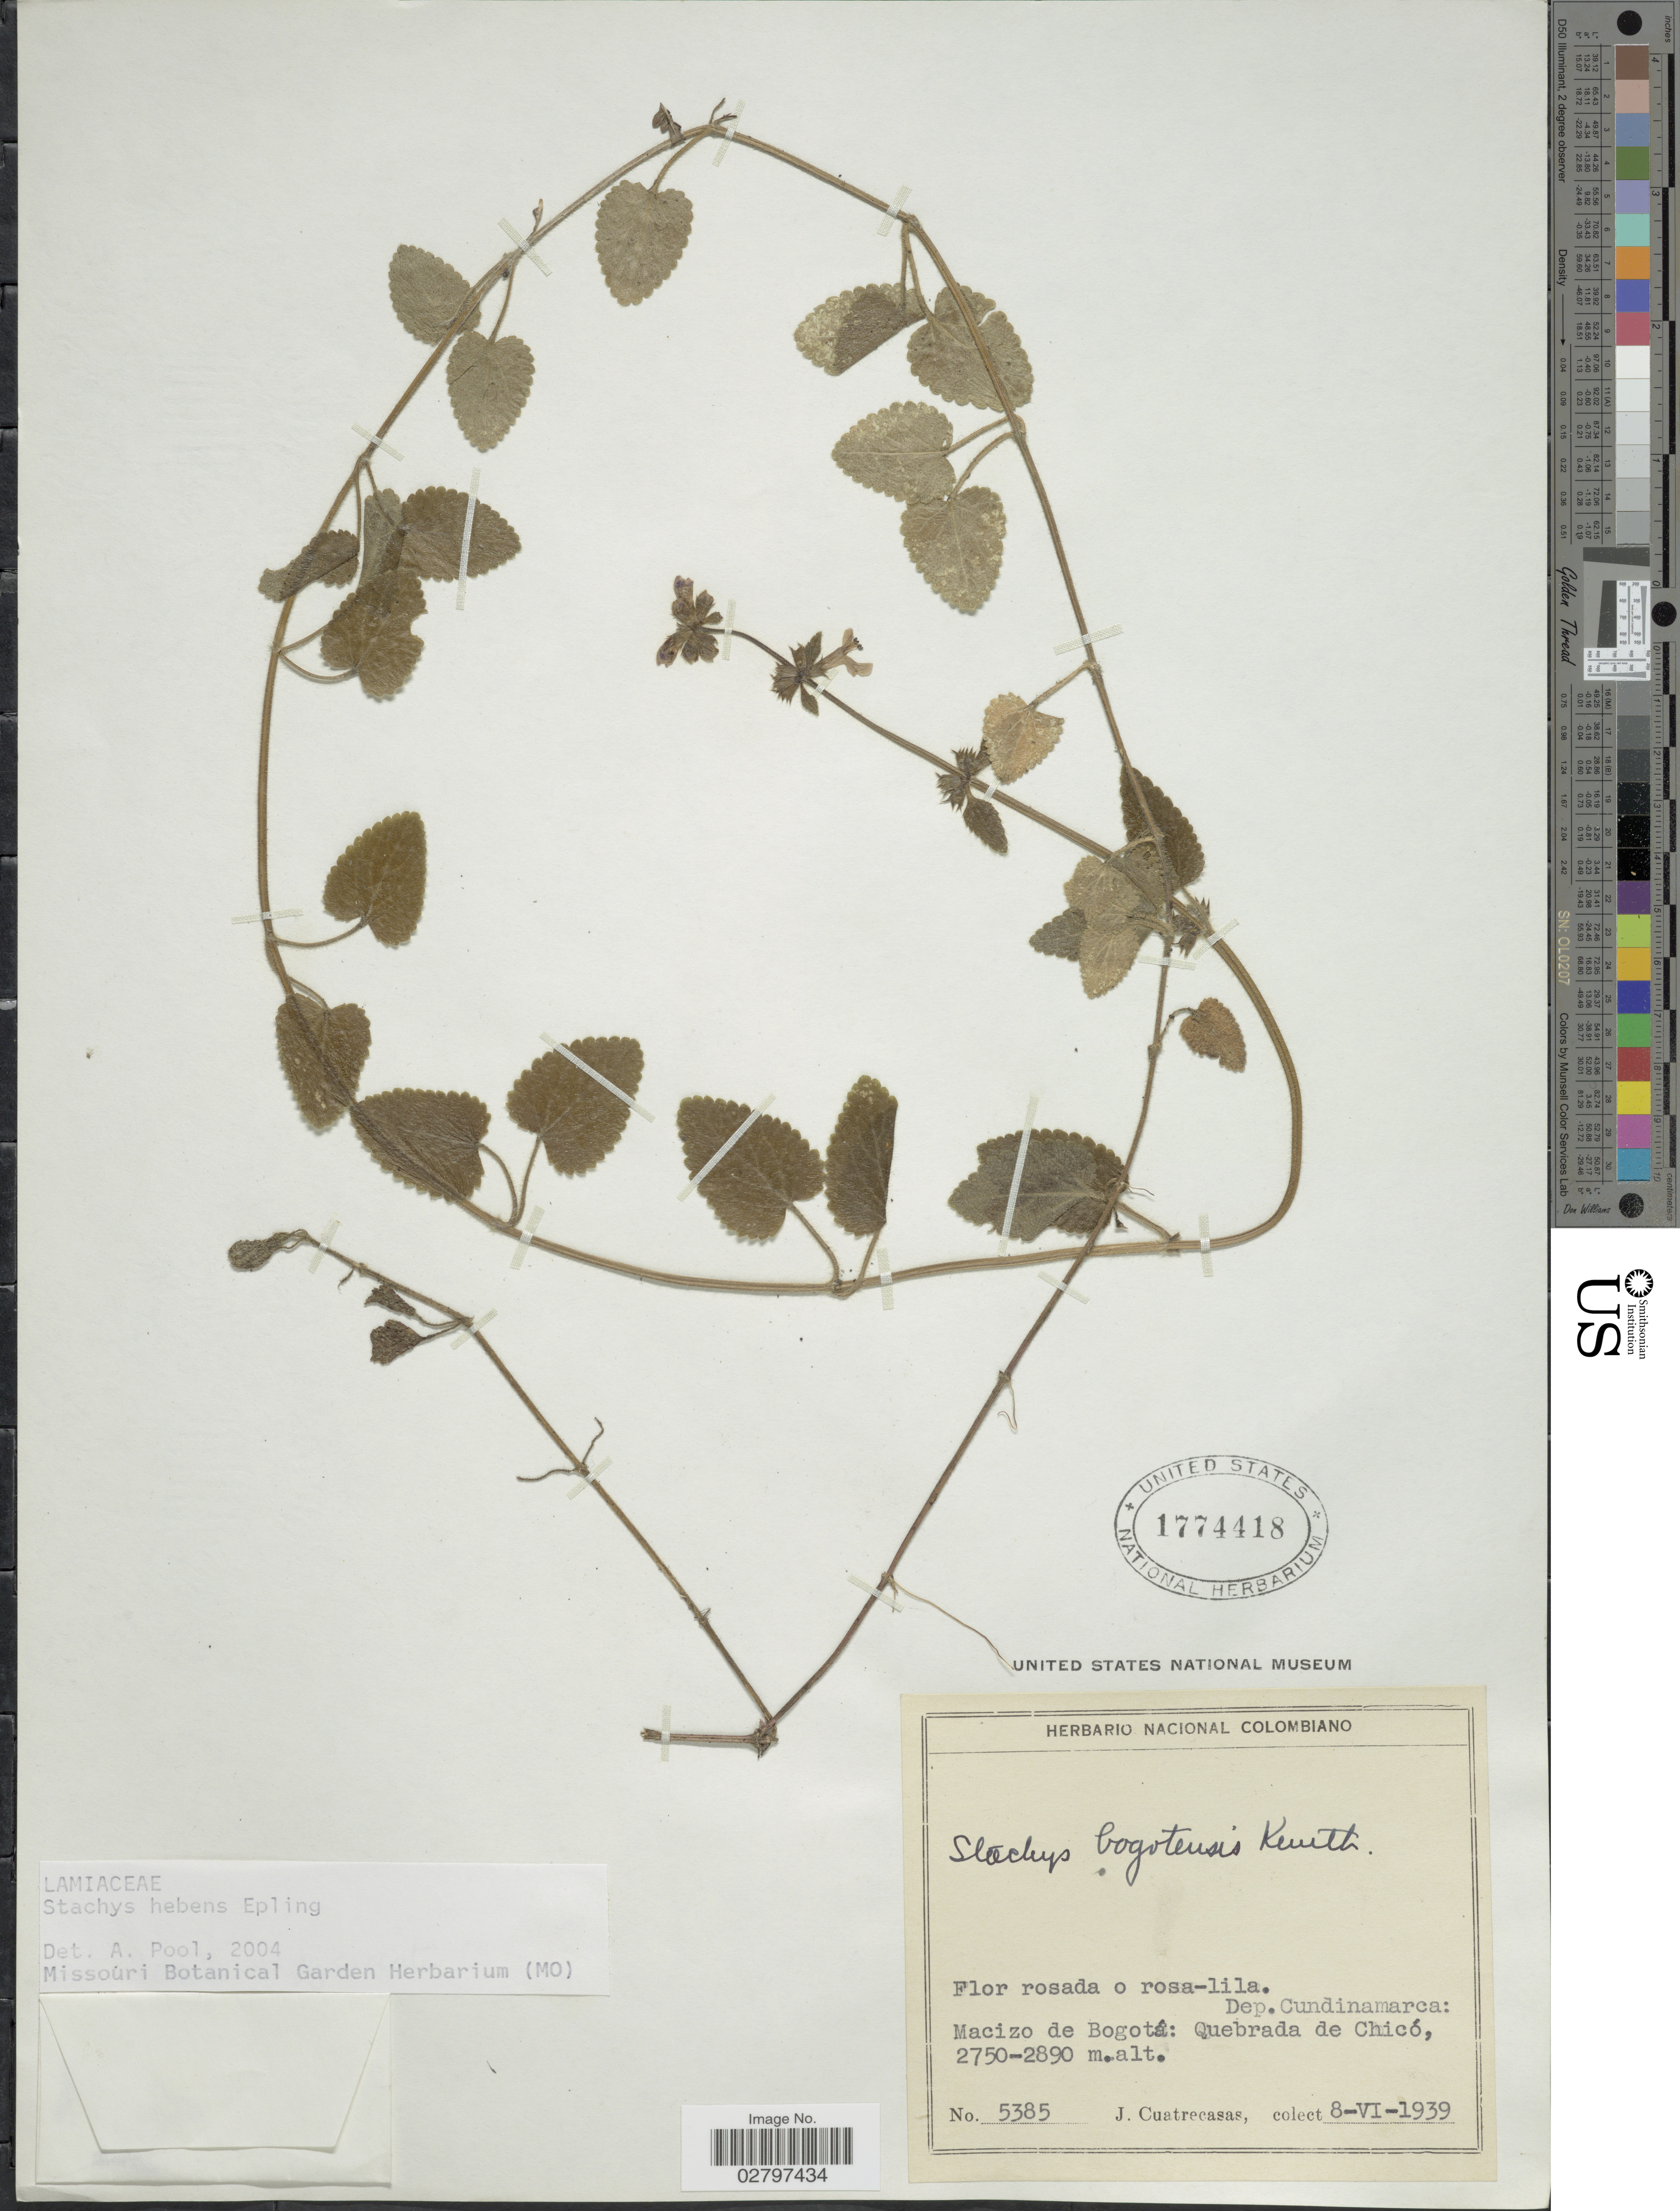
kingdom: Plantae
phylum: Tracheophyta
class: Magnoliopsida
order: Lamiales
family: Lamiaceae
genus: Stachys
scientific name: Stachys hebens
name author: Epling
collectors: J. Cuatrecasas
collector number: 5385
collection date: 1939-06-08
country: Colombia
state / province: Cundinamarca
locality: Dep. Cundinamarca, Macizo de Bogotá: Quebrada de Chicó.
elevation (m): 2750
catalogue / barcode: US 1774418